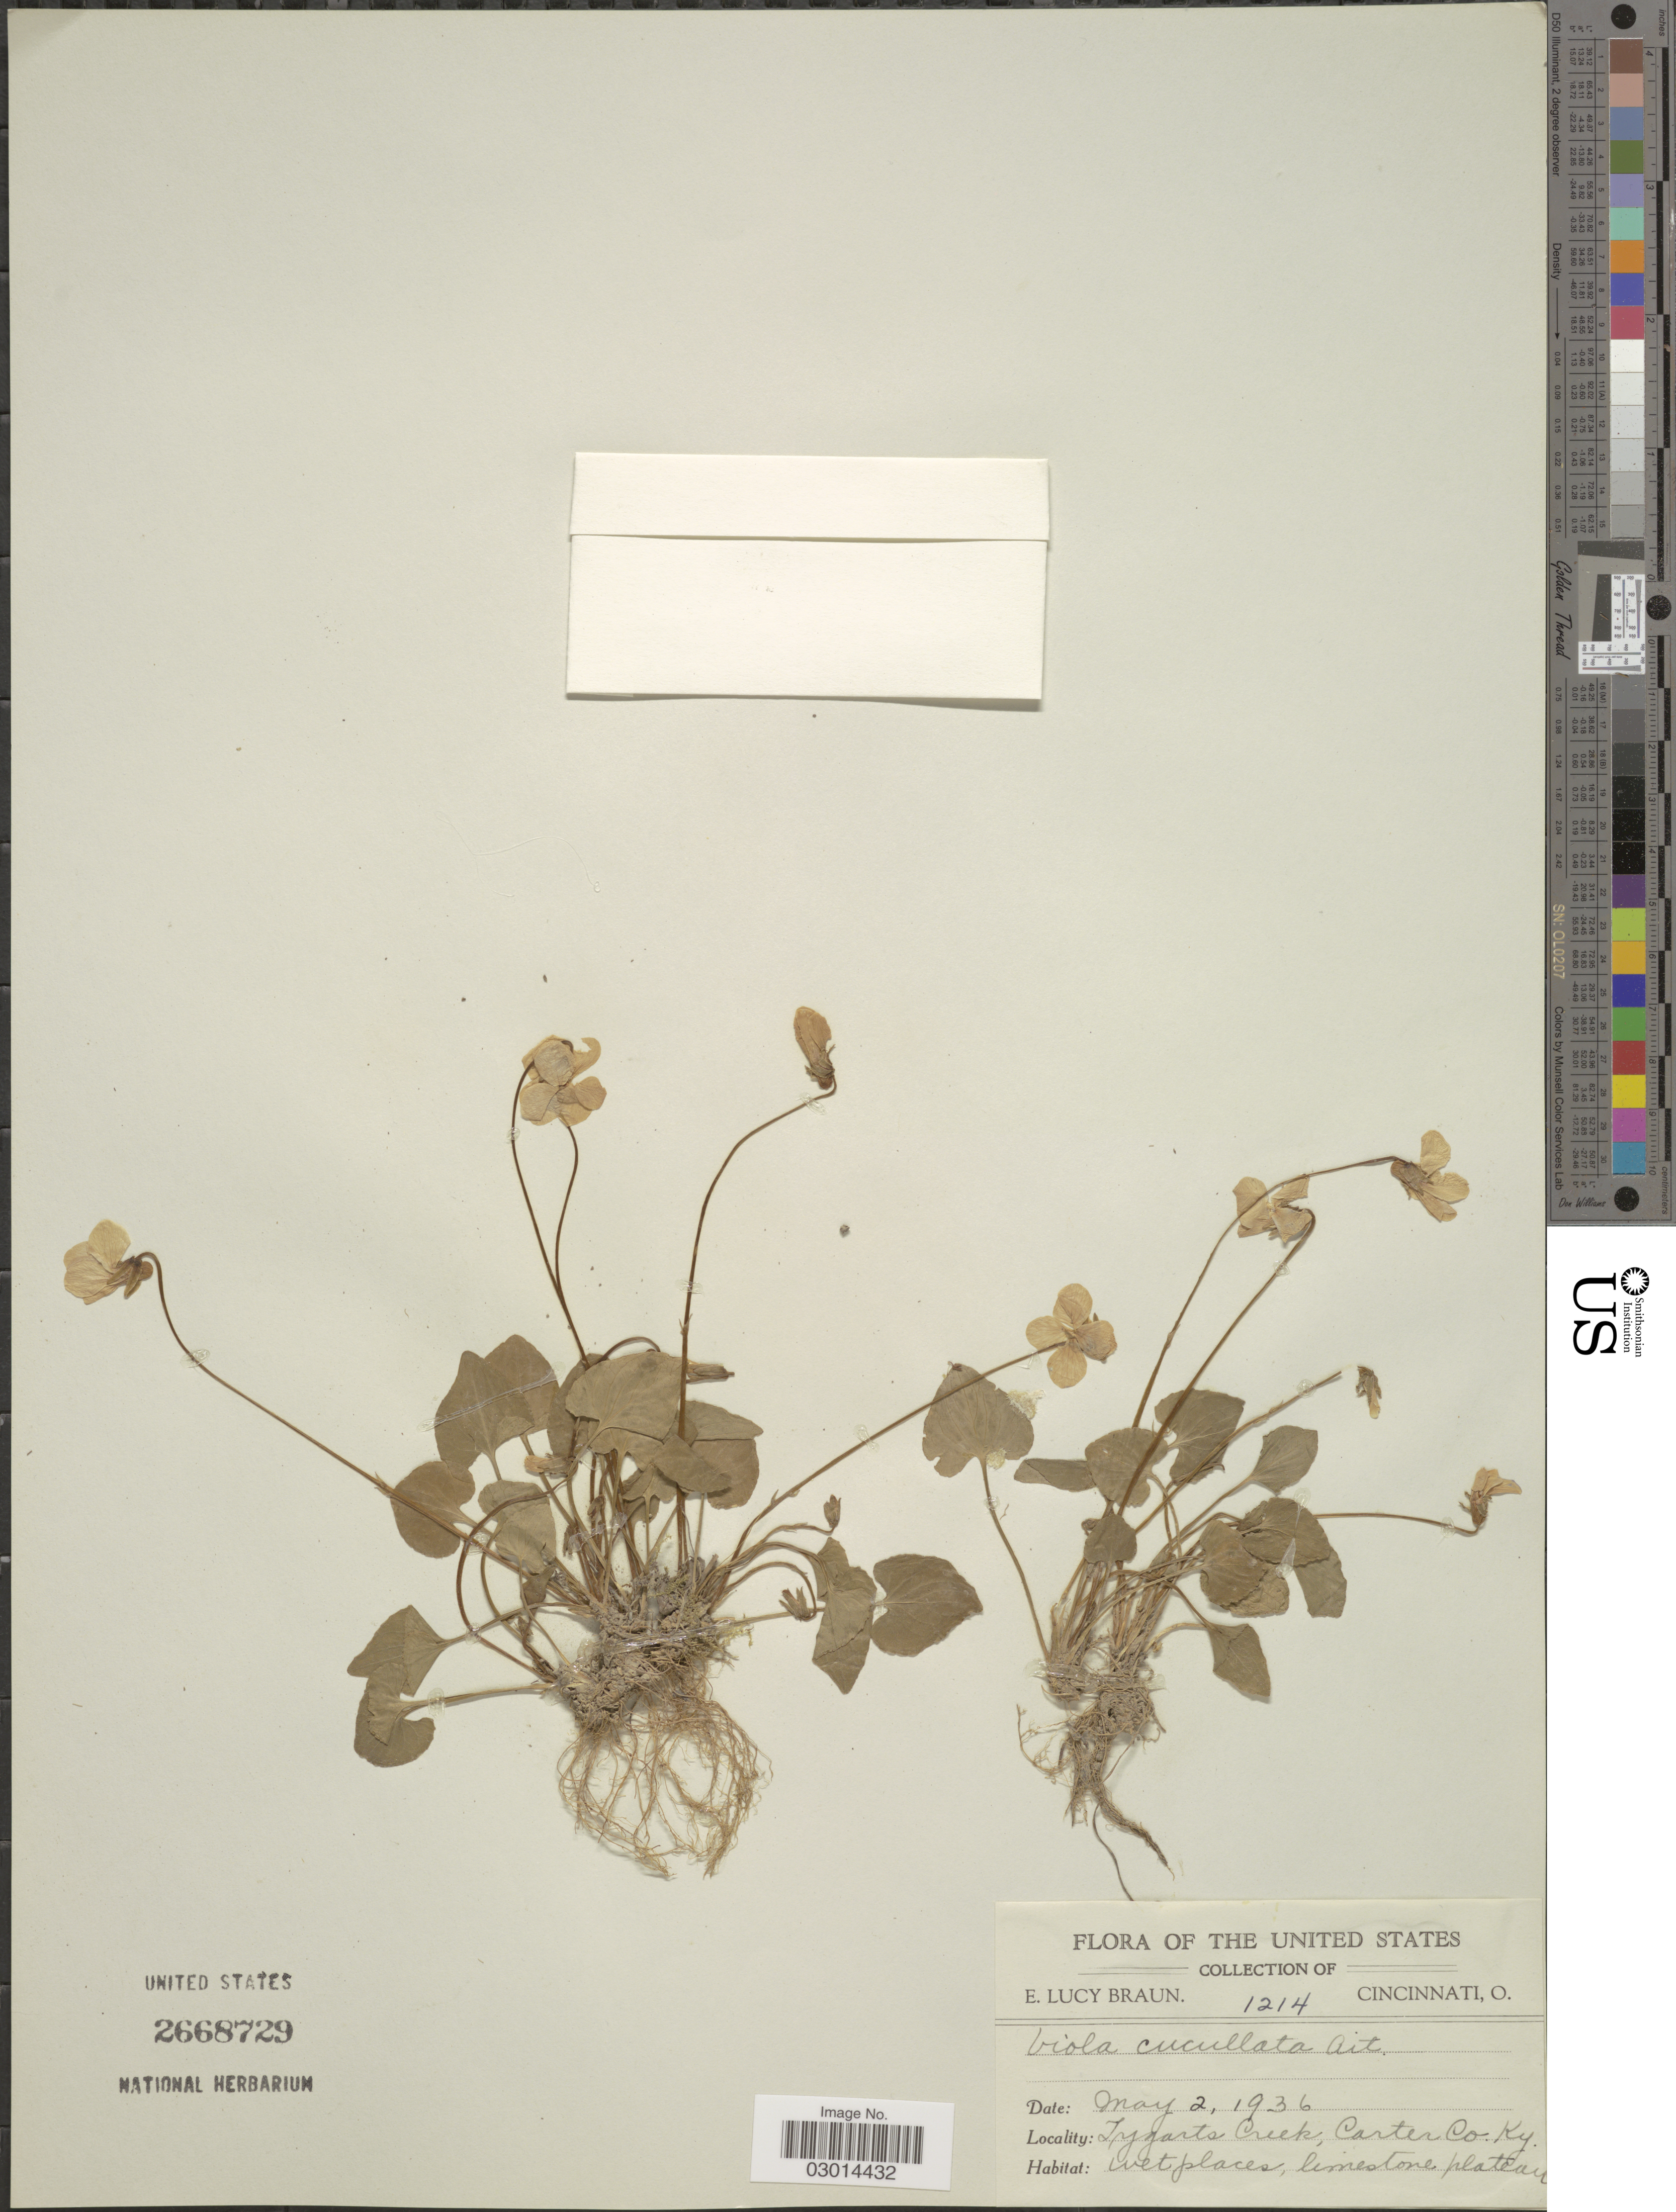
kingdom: Plantae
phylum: Tracheophyta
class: Magnoliopsida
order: Malpighiales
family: Violaceae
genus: Viola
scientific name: Viola cucullata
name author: Aiton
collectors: E. L. Braun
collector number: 1214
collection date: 1936-05-02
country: United States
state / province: Kentucky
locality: Tygarts Creek, Carter Co.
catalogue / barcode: US 2668729